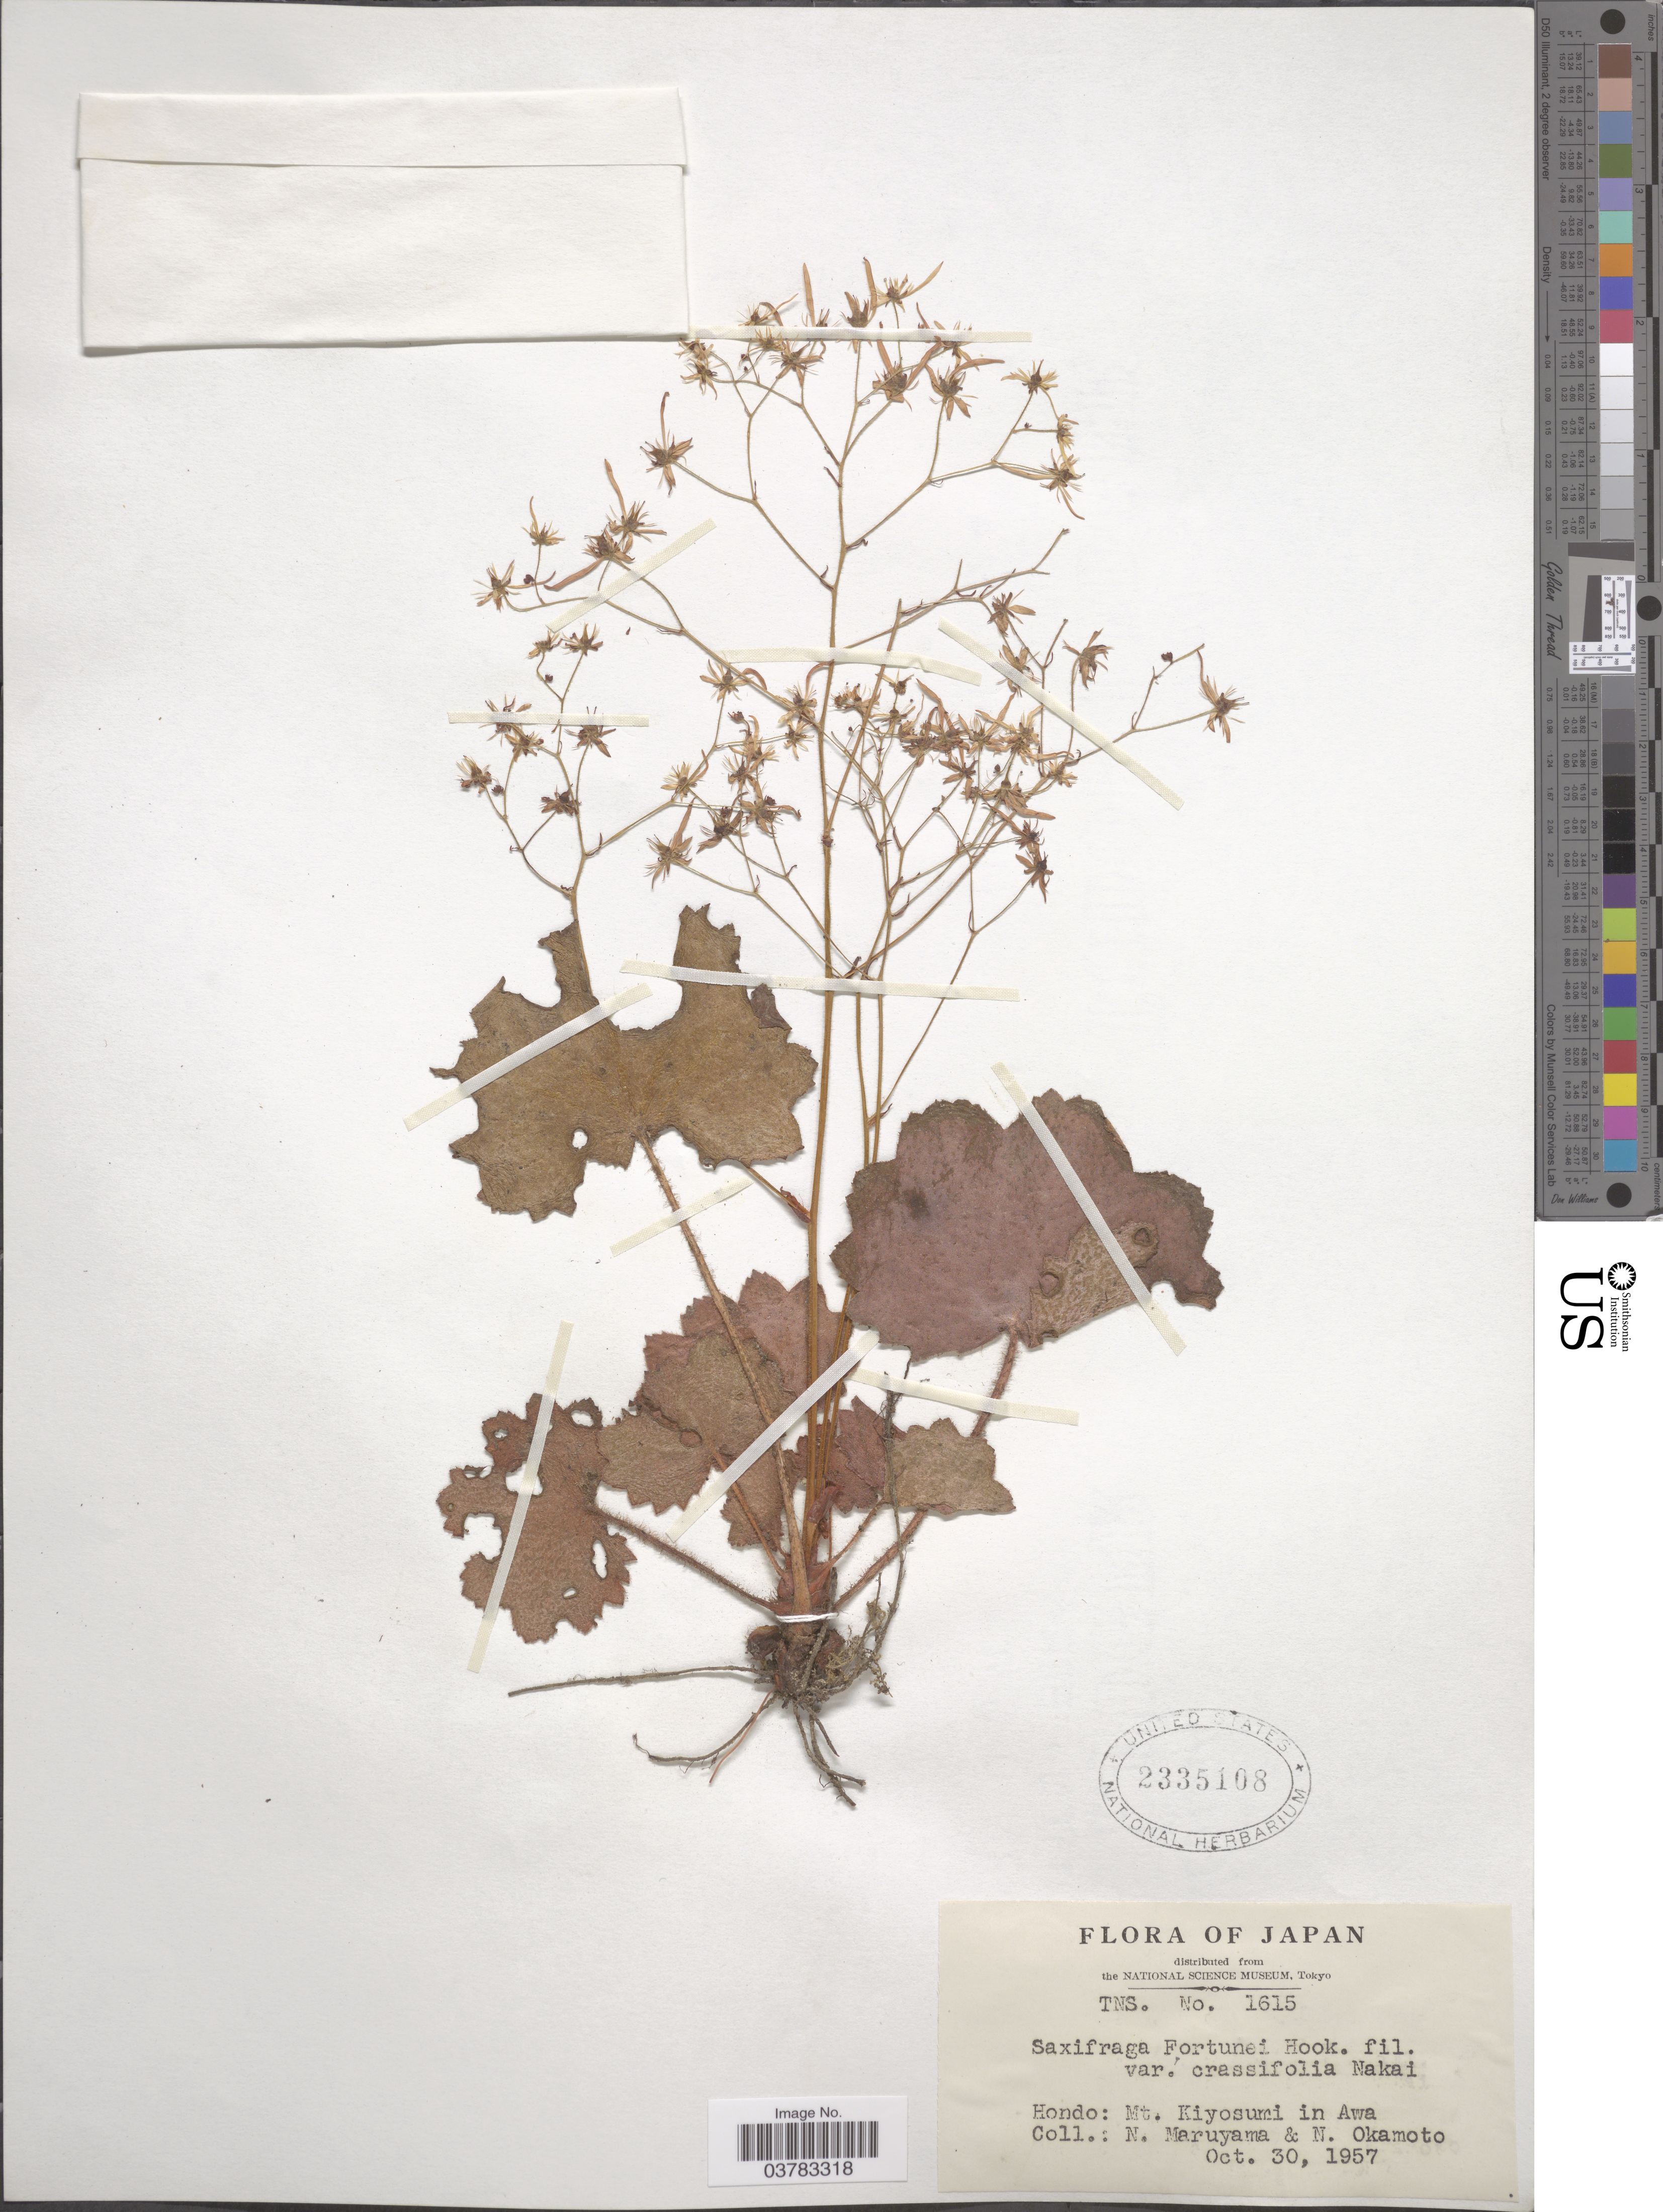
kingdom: Plantae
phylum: Tracheophyta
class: Magnoliopsida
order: Saxifragales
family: Saxifragaceae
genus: Saxifraga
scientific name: Saxifraga fortunei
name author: Hook.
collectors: N. Maruyama & N. Okamoto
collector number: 1615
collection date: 1957-10-30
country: Japan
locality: Hondo: Mt. Kiyosumi in Awa.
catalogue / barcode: US 2335108